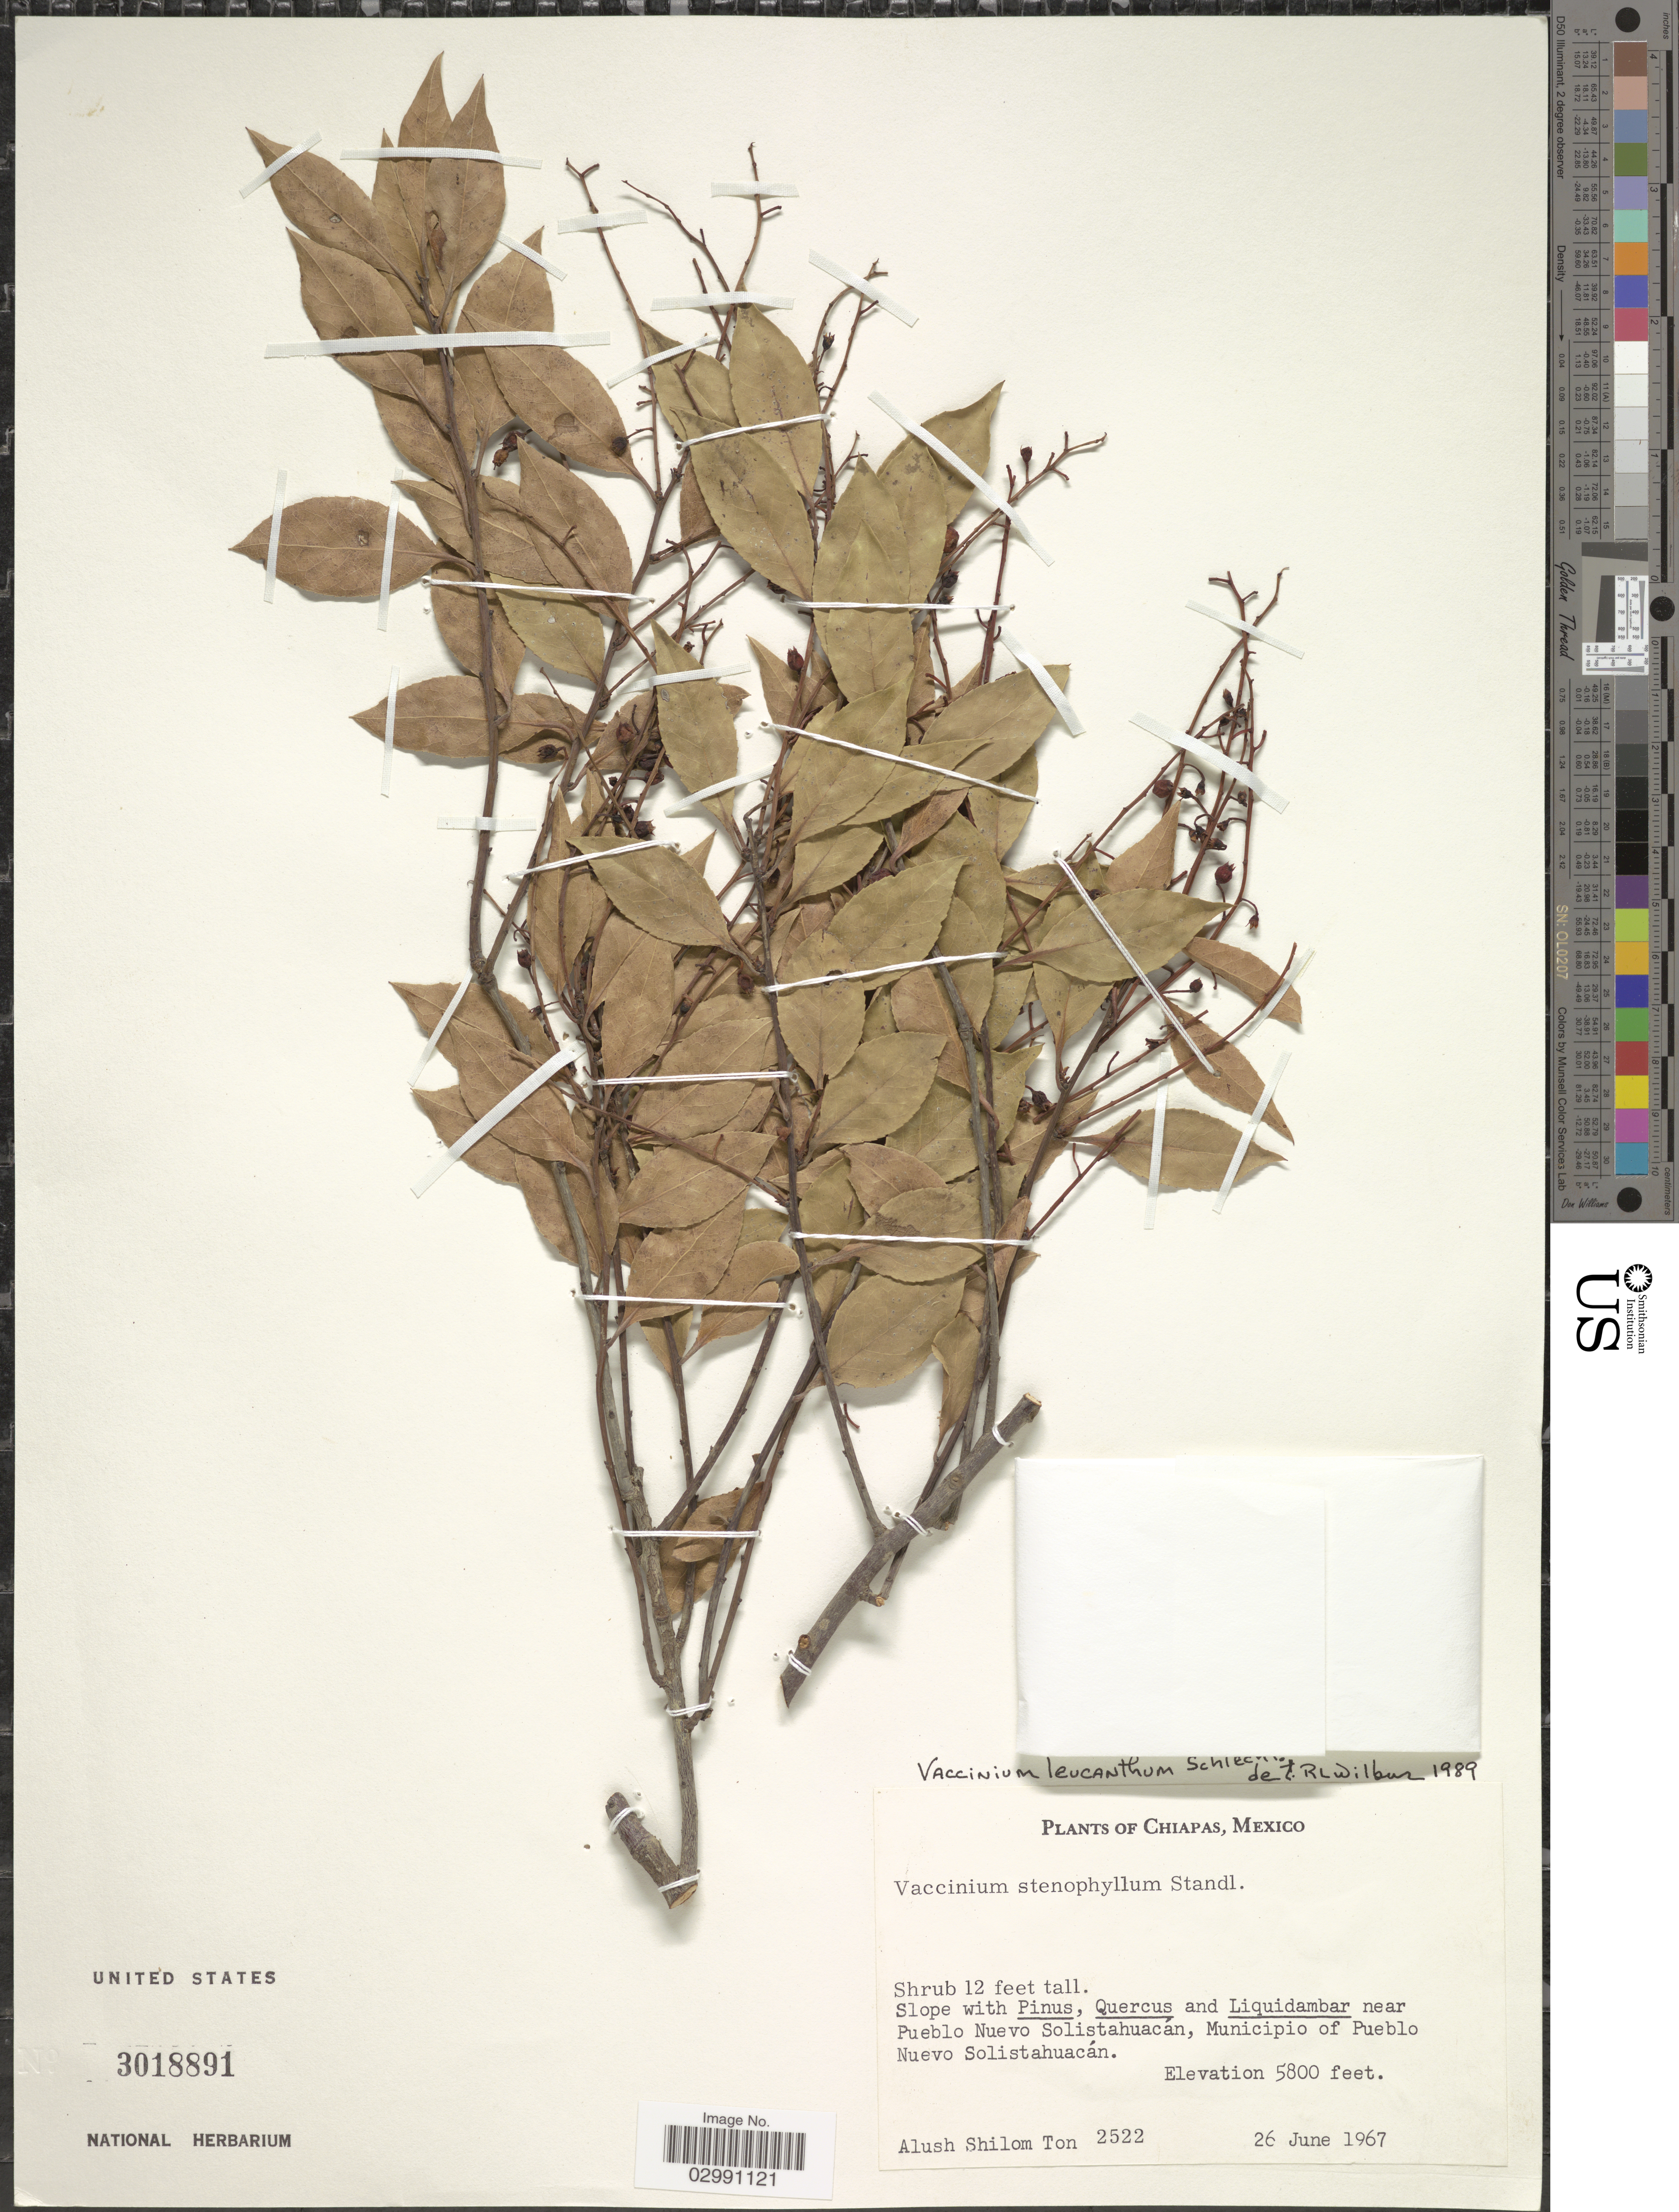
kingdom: Plantae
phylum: Tracheophyta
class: Magnoliopsida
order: Ericales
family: Ericaceae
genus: Vaccinium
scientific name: Vaccinium leucanthum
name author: Schltdl.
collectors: A. S. Ton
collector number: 2522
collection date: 1967-06-26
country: Mexico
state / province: Chiapas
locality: Near Pueblo Nuevo Solistahuacán, Municipio of Pueblo Nuevo Solistahuacán.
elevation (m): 1768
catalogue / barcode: US 3018891